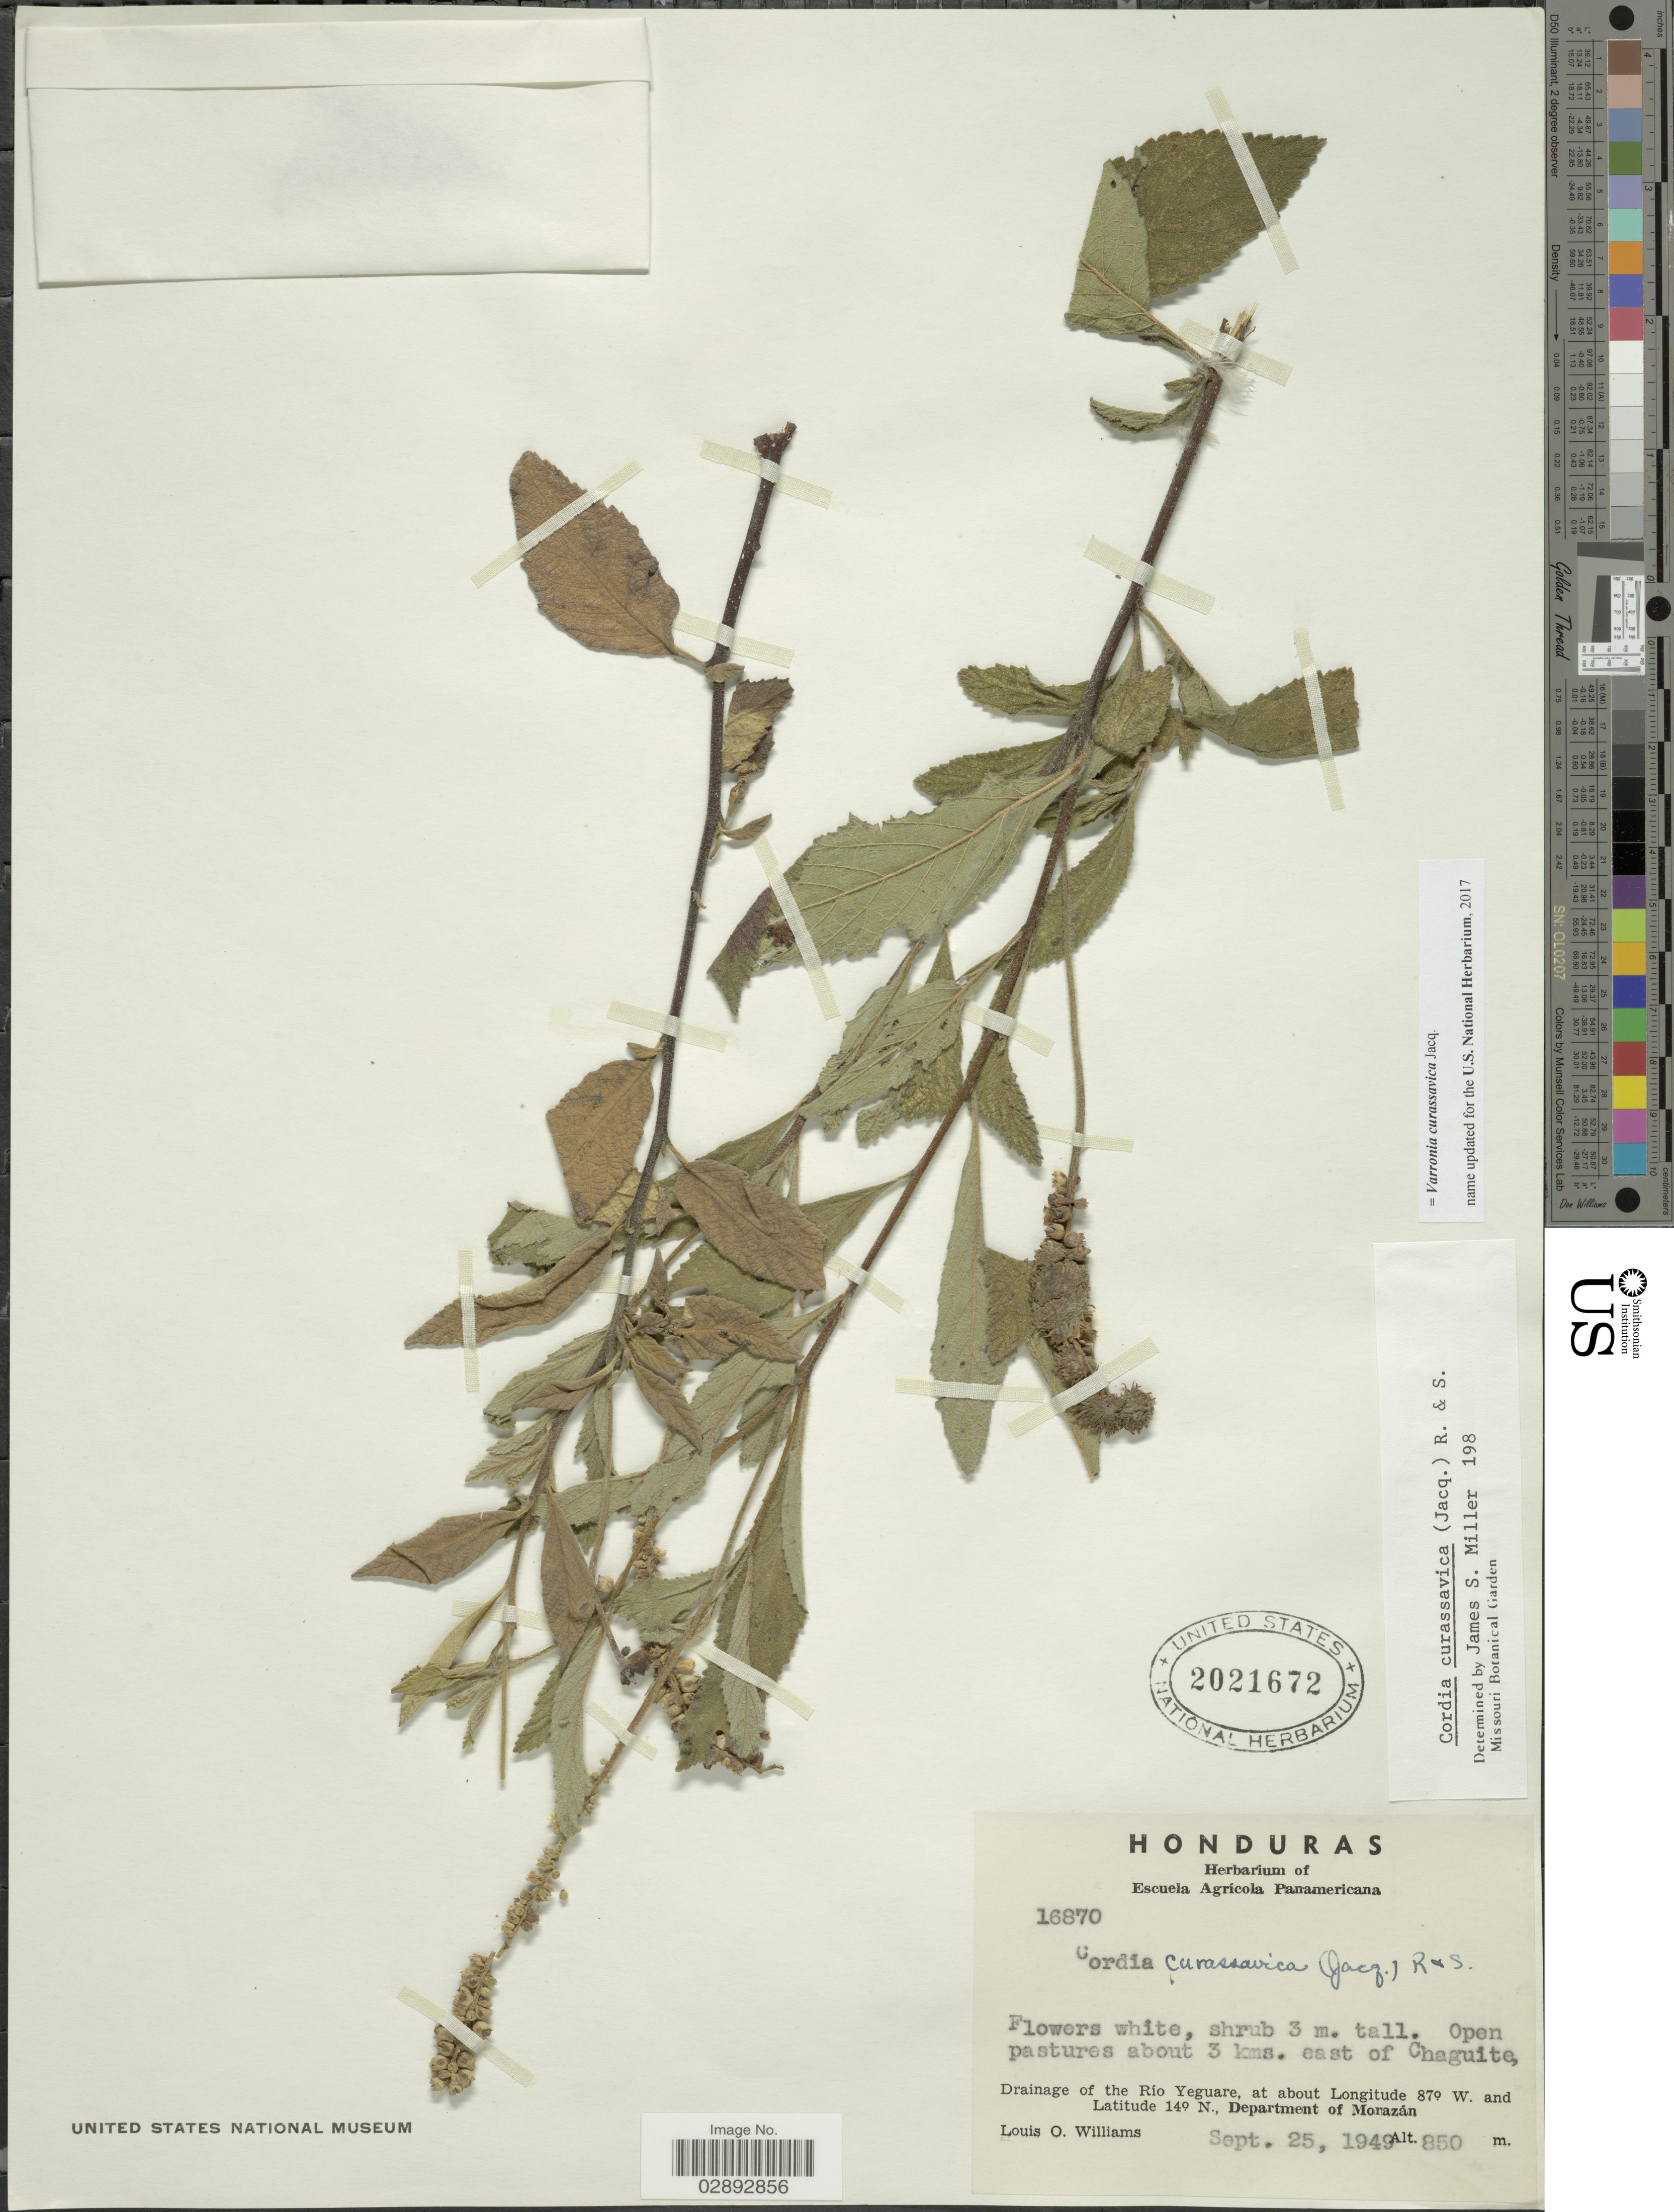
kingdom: Plantae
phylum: Tracheophyta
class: Magnoliopsida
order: Boraginales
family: Cordiaceae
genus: Varronia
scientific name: Varronia curassavica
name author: Jacq.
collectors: L. O. Williams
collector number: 16870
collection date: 1949-09-25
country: Honduras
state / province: Fco. Morazán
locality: Open pastures about 3 kms. east of Chaguita, Drainage of the Río Yeguare, Department of Morazán.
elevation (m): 850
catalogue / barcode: US 2021672